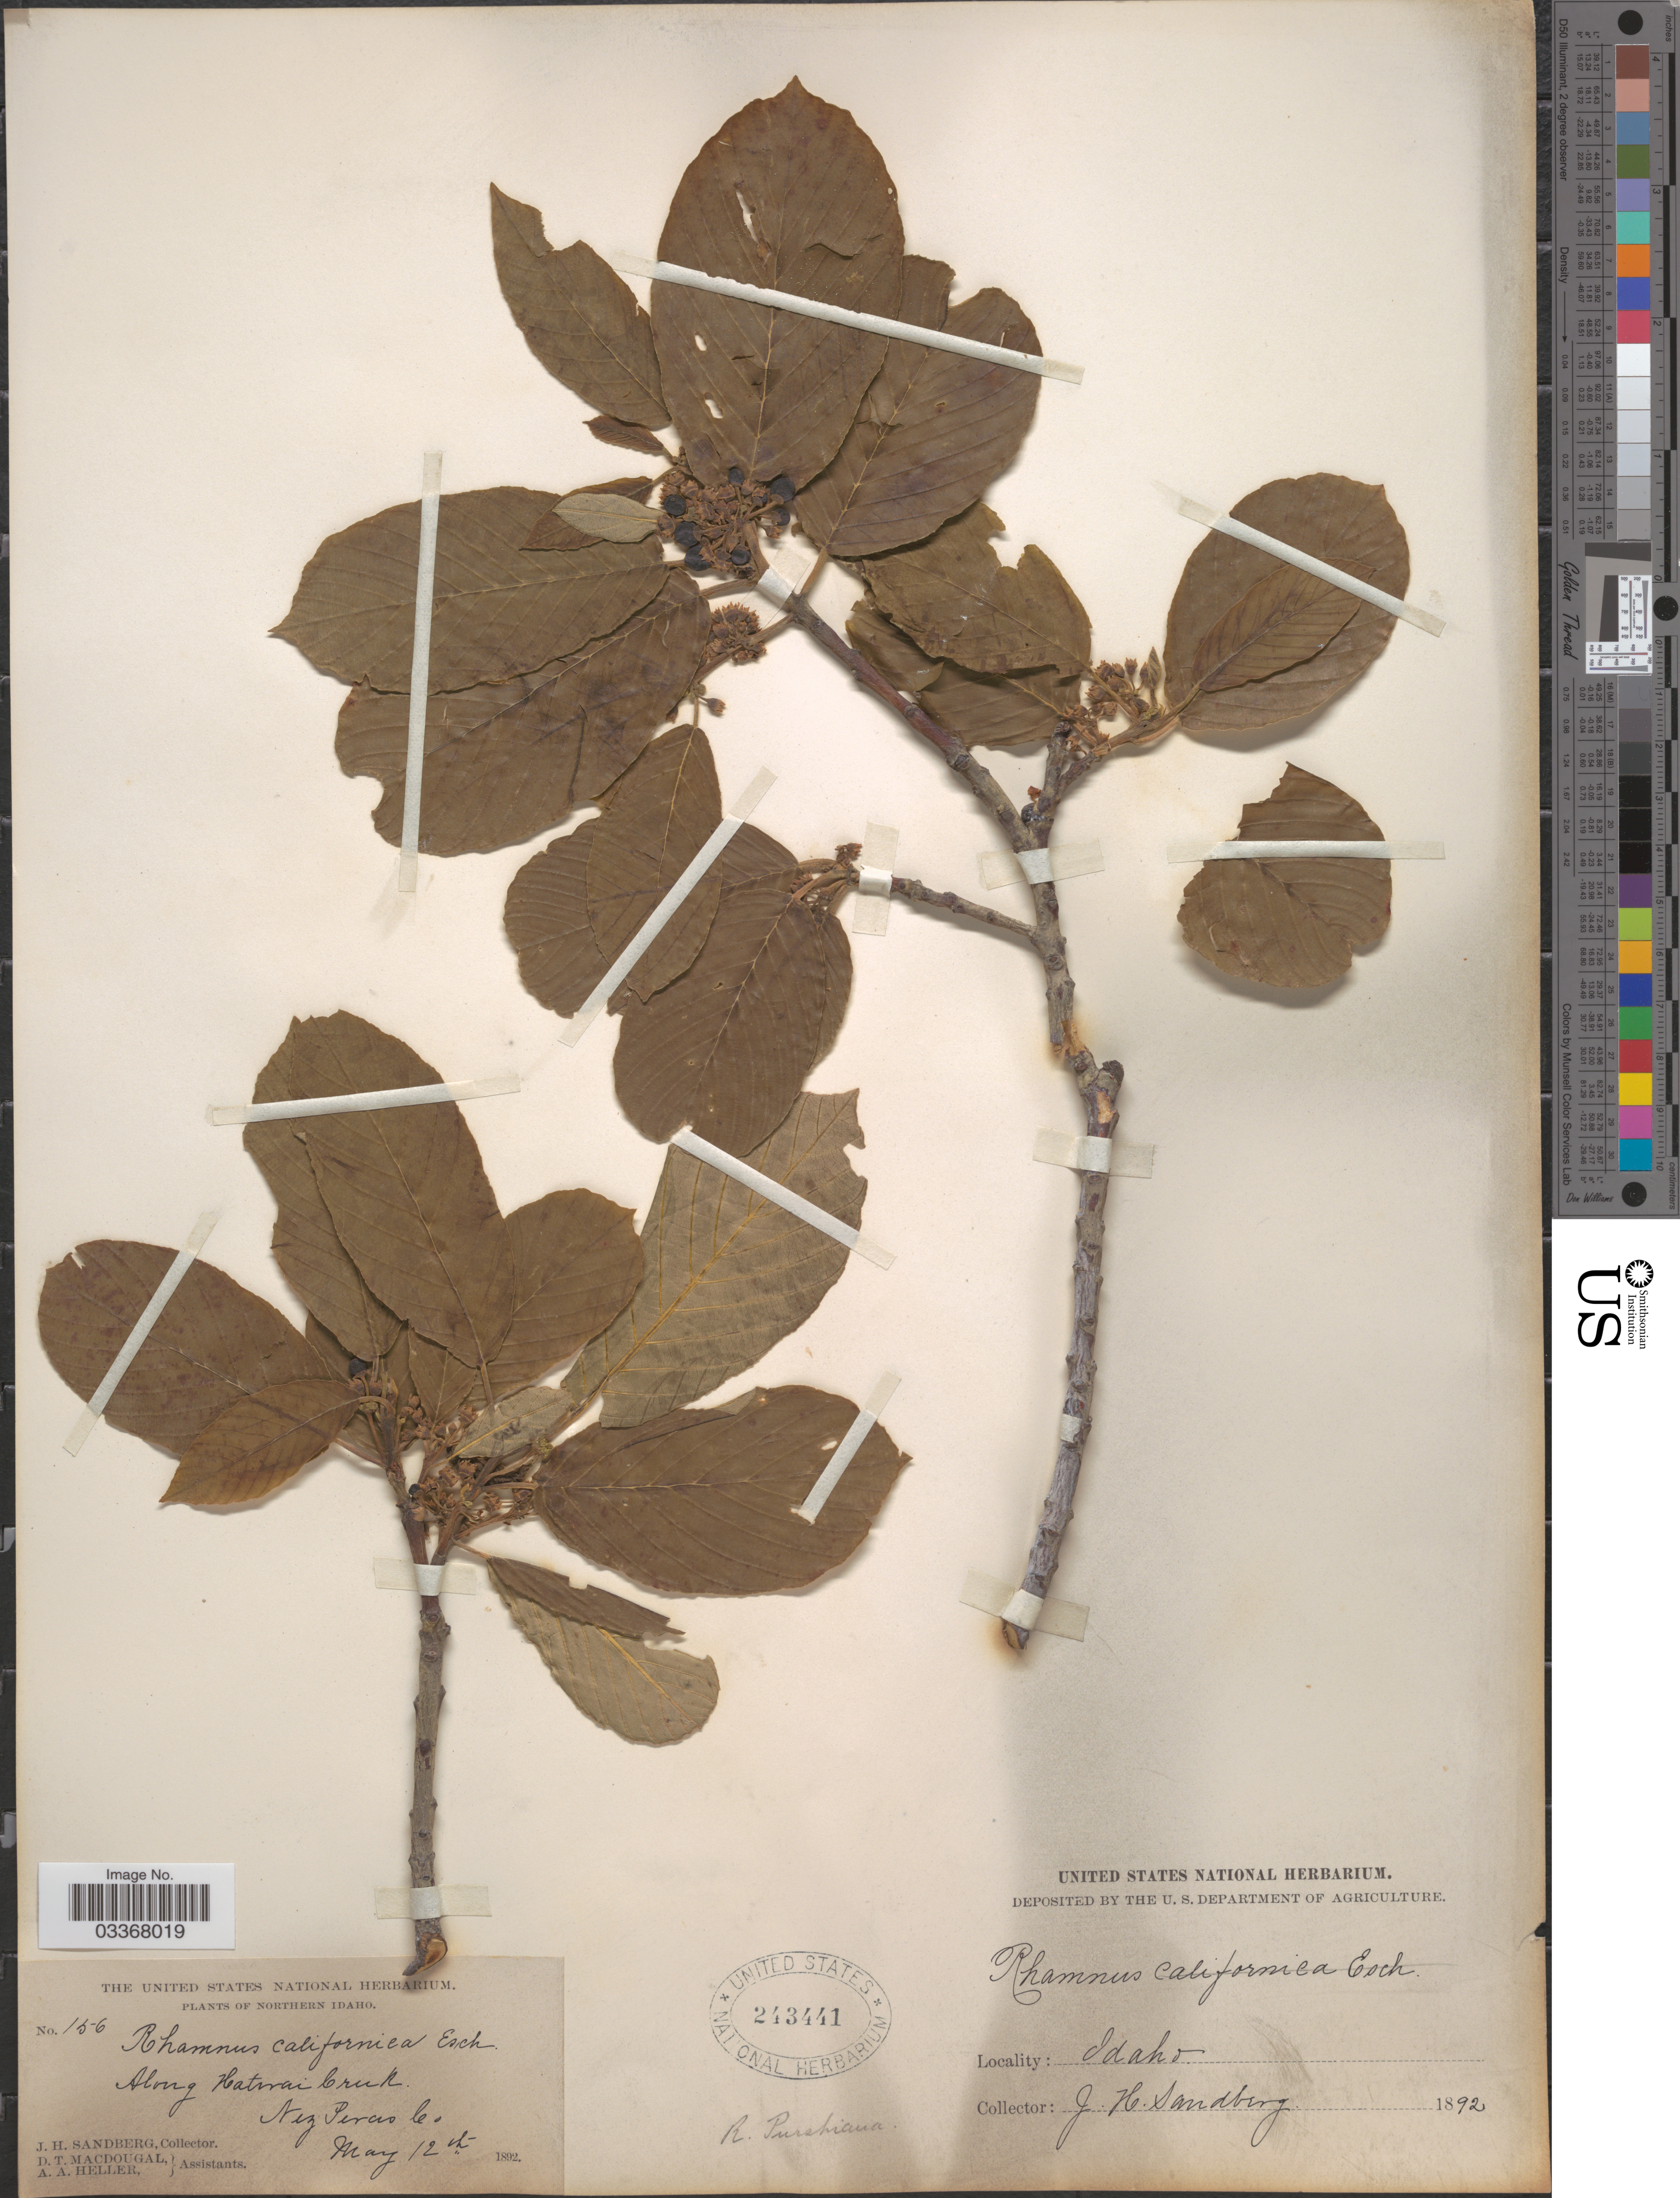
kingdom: Plantae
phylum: Tracheophyta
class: Magnoliopsida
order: Rosales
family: Rhamnaceae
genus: Frangula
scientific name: Frangula purshiana subsp. purshiana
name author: (DC.) A. Gray ex J.G. Cooper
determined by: Strong, Mark T., (BOT), Smithsonian Institution - National Museum of Natural History (UNITED STATES)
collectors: J. H. Sandberg, D. T. MacDougal & A. A. Heller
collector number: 156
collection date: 1892-05-12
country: United States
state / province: Idaho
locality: Northern Idaho, Along Hatwai Creek, Nez Perces Co.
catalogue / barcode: US 243441